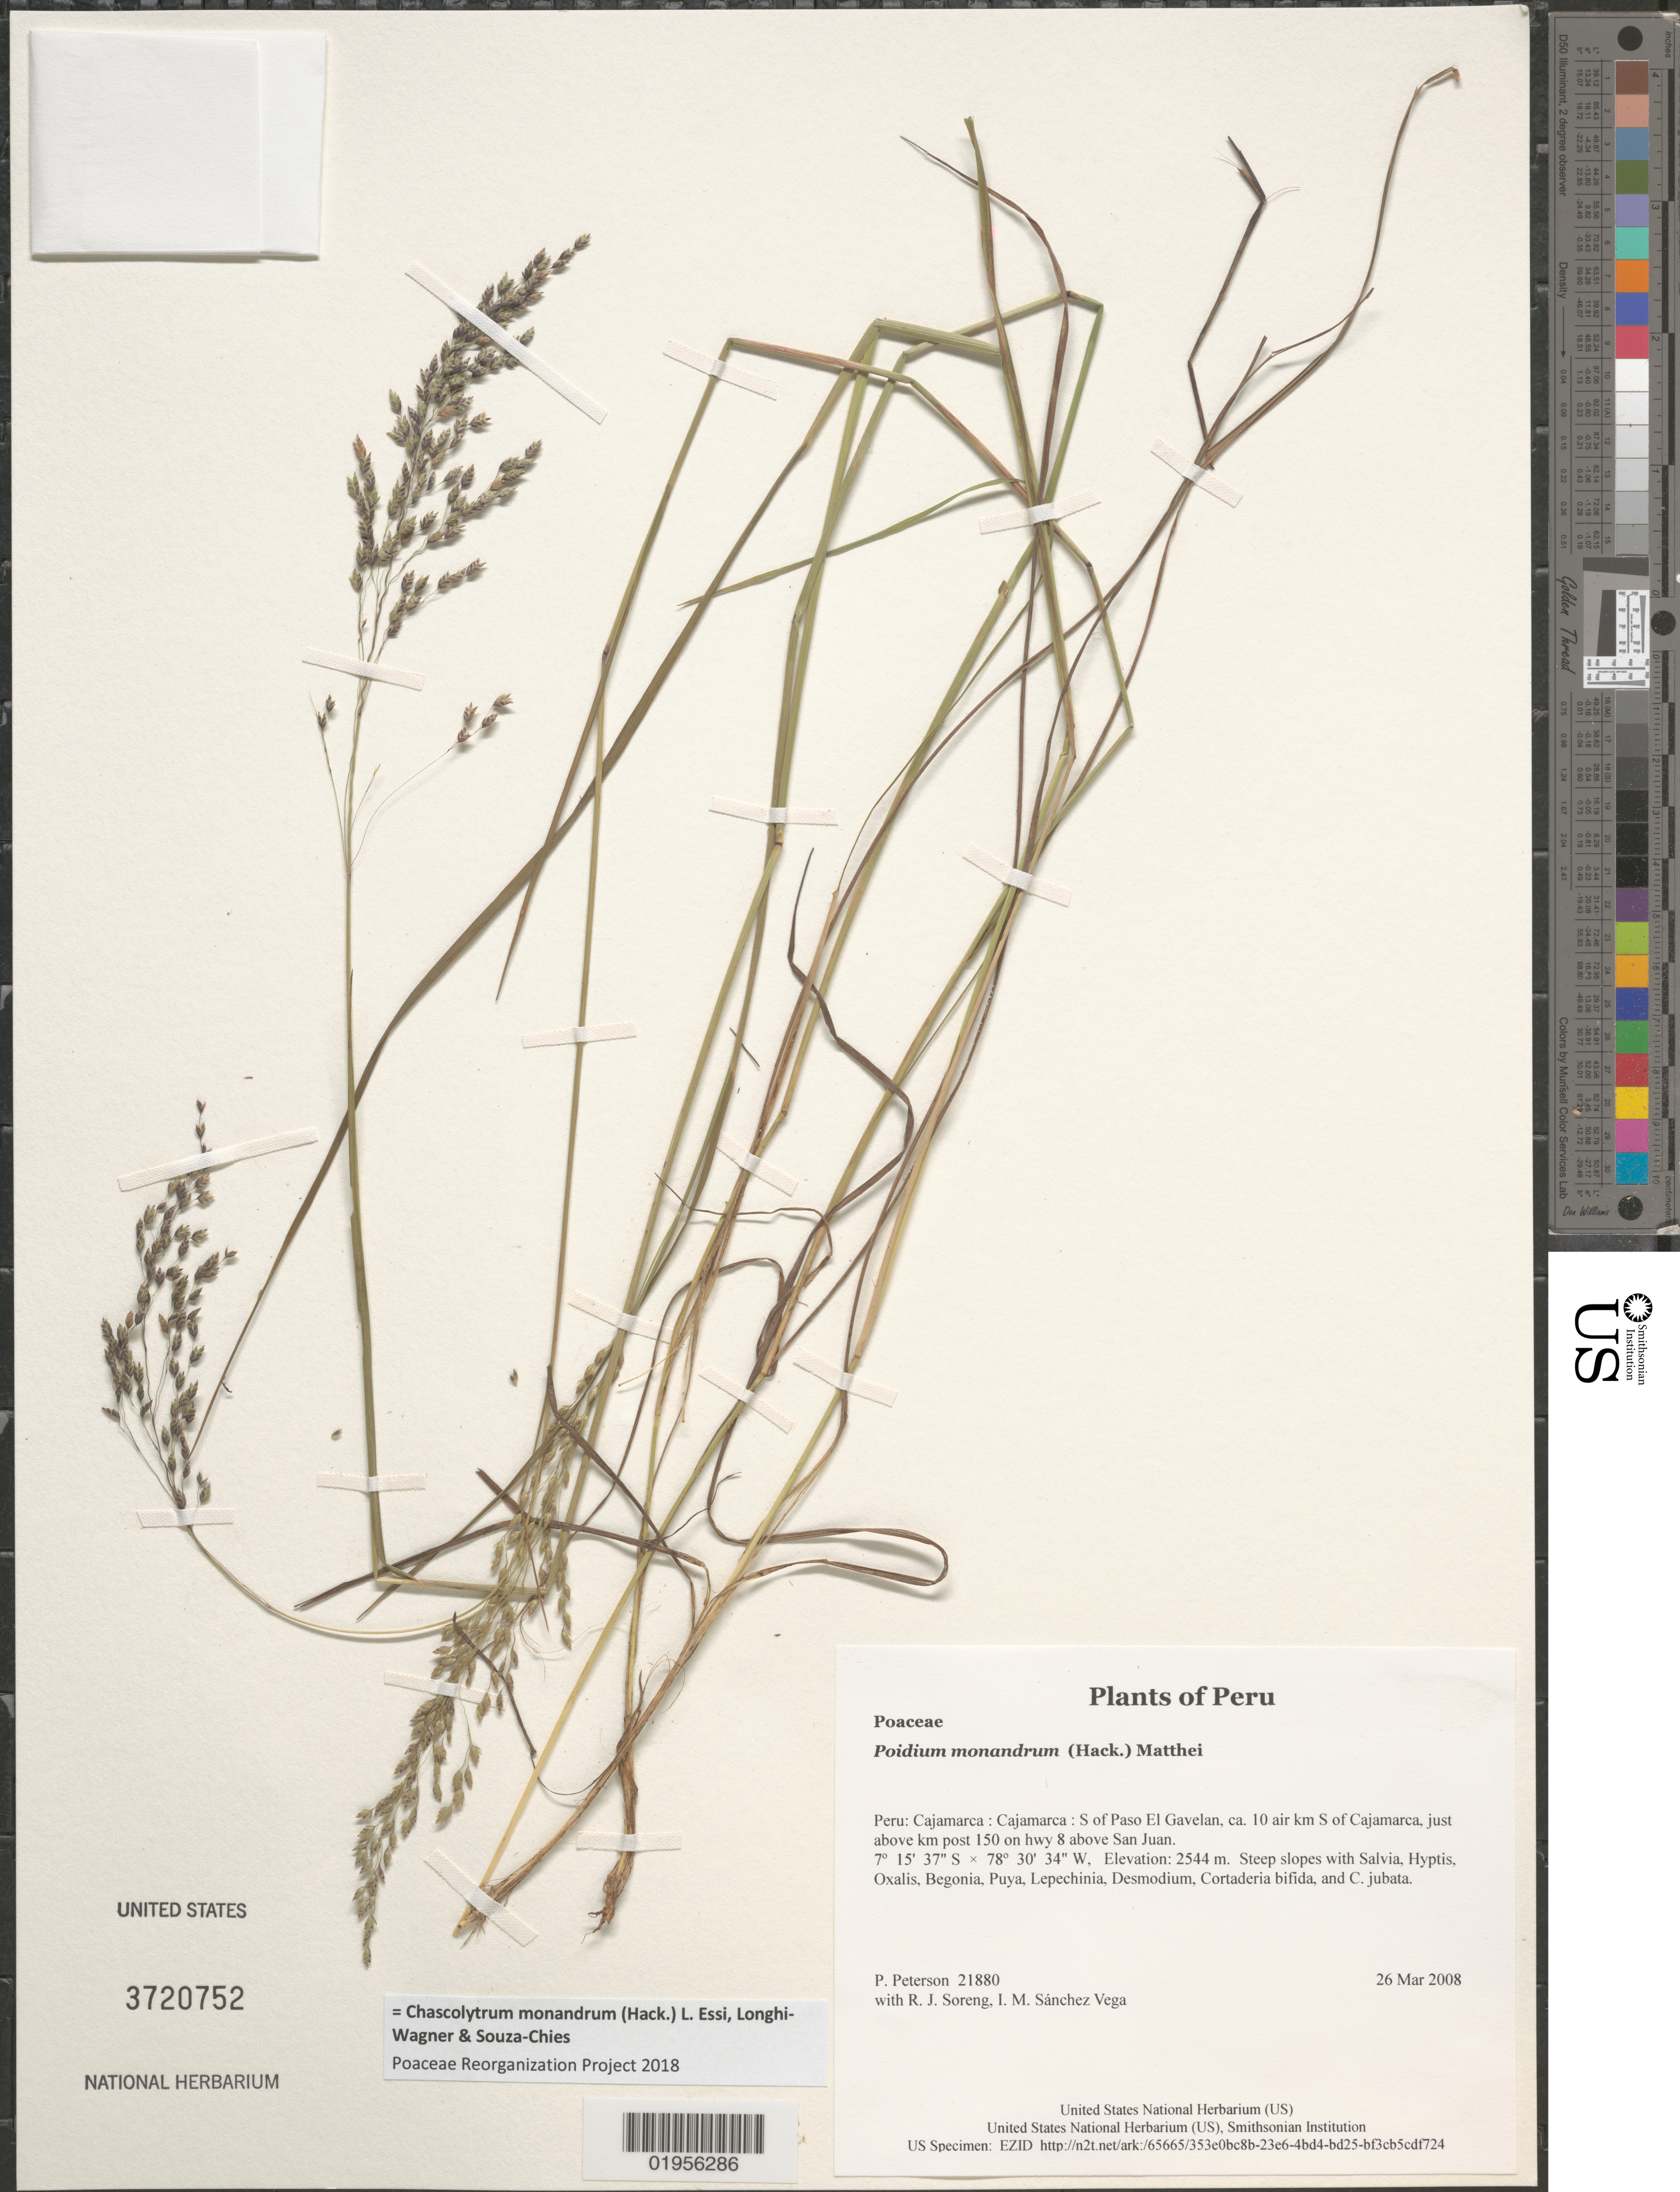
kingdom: Plantae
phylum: Tracheophyta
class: Liliopsida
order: Poales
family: Poaceae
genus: Chascolytrum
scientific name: Chascolytrum monandrum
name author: (Hack.) L. Essi et al.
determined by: Poaceae Reorganization Project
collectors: P. M. Peterson, R. J. Soreng & I. M. Sánchez Vega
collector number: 21880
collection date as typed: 26 Mar 2008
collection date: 2008-03-26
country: Peru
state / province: Cajamarca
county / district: Cajamarca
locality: S of Paso El Gavelan, ca. 10 air km S of Cajamarca, just above km post 150 on hwy 8 above San Juan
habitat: Steep slopes with Salvia, Hyptis, Oxalis, Begonia, Puya, Lepechinia, Desmodium, Cortaderia bifida, and C. jubata.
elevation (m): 2544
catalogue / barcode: US 3720752